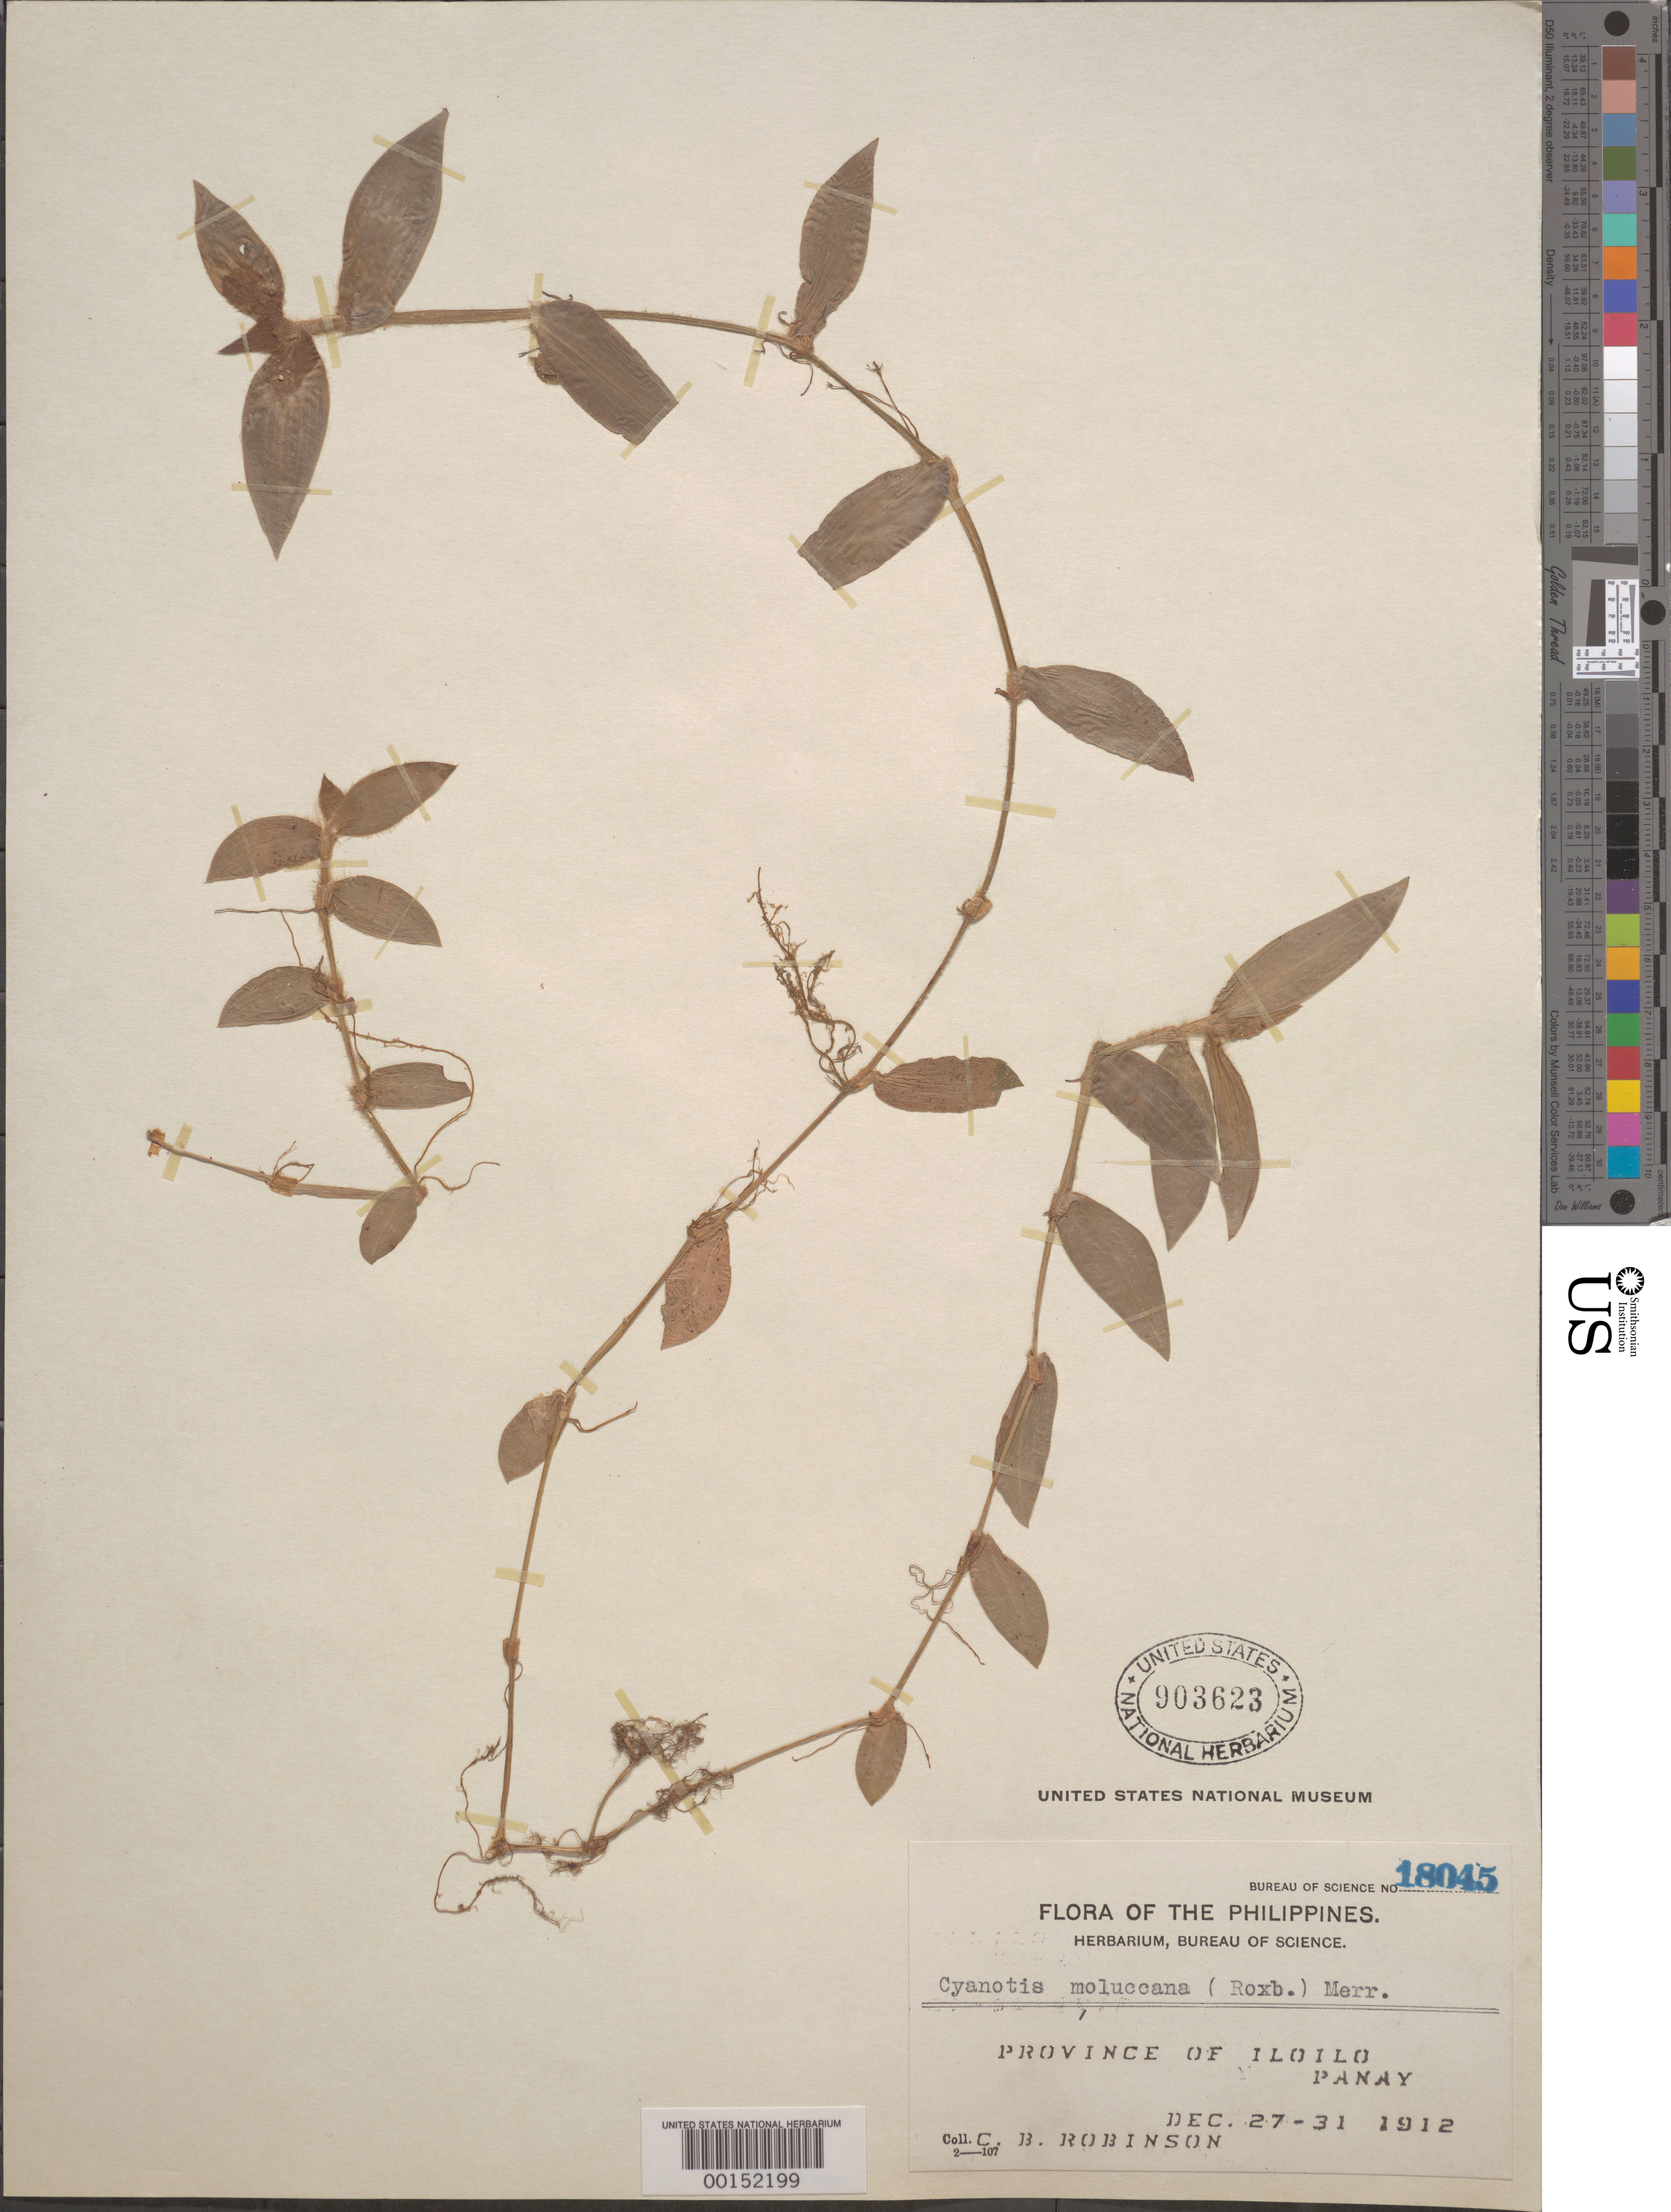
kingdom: Plantae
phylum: Tracheophyta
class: Liliopsida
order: Commelinales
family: Commelinaceae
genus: Belosynapsis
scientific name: Belosynapsis ciliata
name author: (Blume) R.S. Rao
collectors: C. Robinson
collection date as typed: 27 Dec 1912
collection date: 1912-12-27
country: Philippines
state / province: Western Visayas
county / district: Iloilo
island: Panay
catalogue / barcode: US 903623